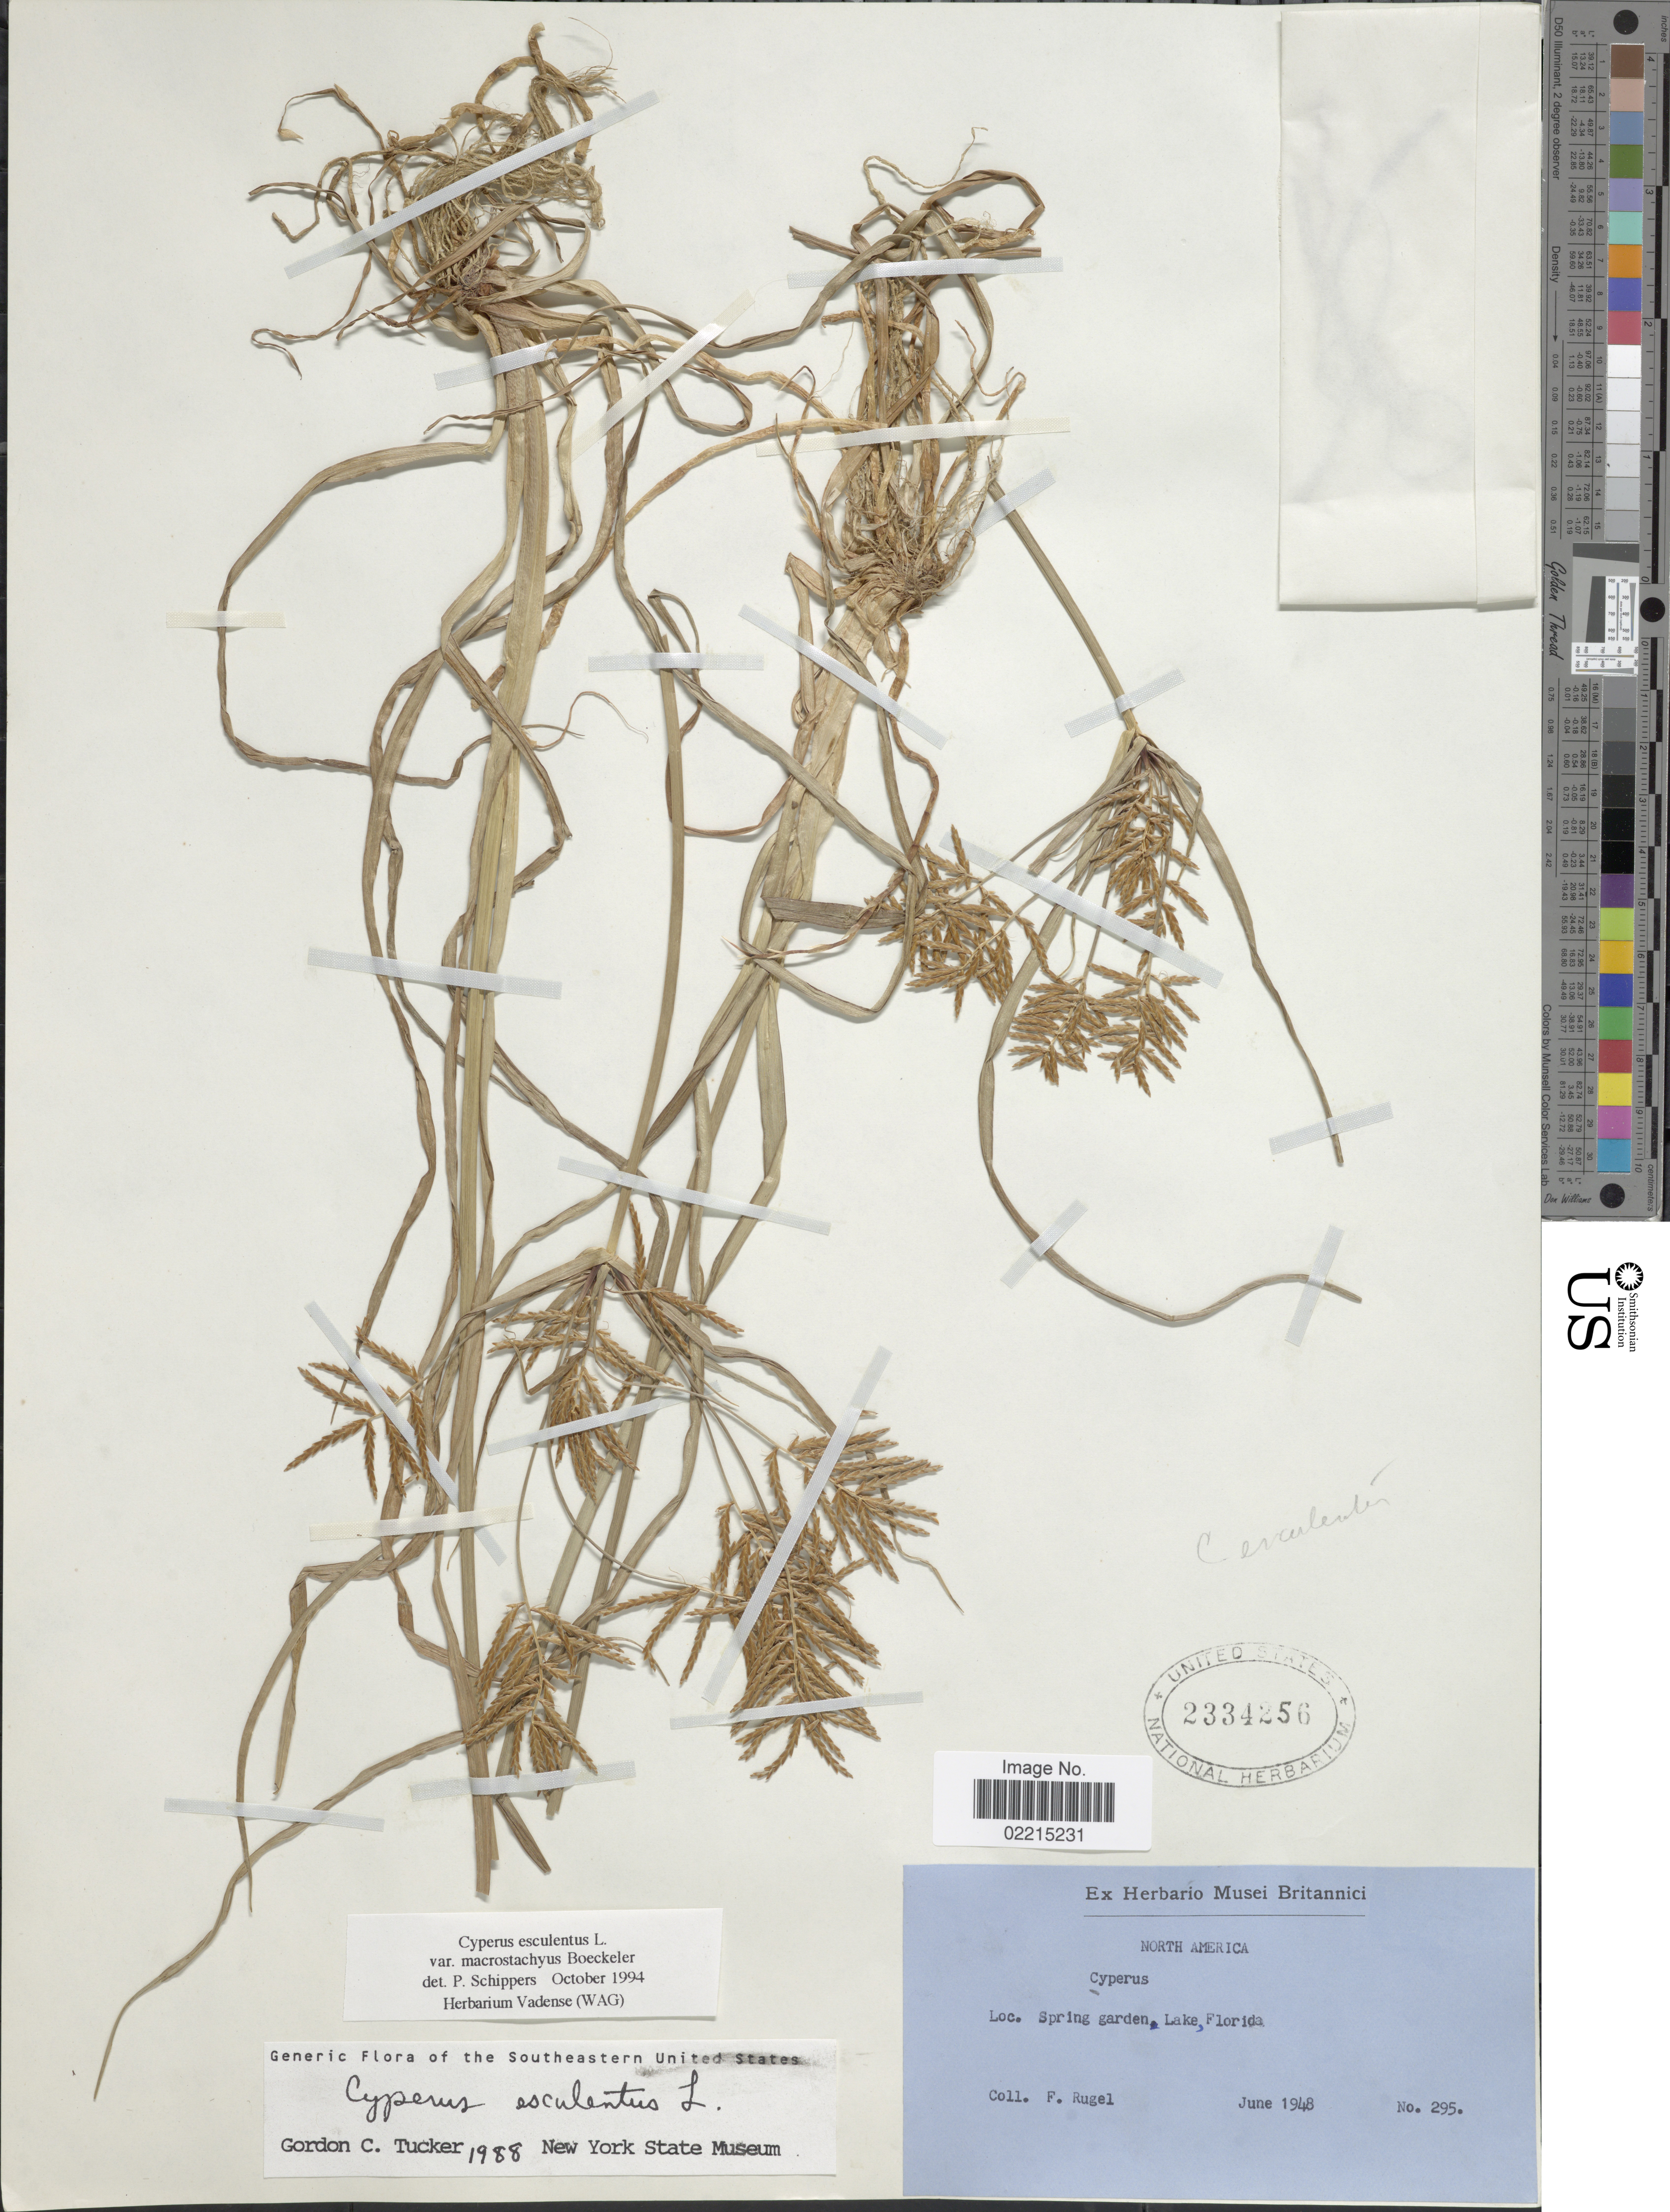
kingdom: Plantae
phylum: Tracheophyta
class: Liliopsida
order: Poales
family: Cyperaceae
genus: Cyperus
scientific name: Cyperus esculentus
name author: L.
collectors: F. Rugel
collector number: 295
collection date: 1948-06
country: United States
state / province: Florida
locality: Spring Garden, Lake Florida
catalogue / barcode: US 2334256